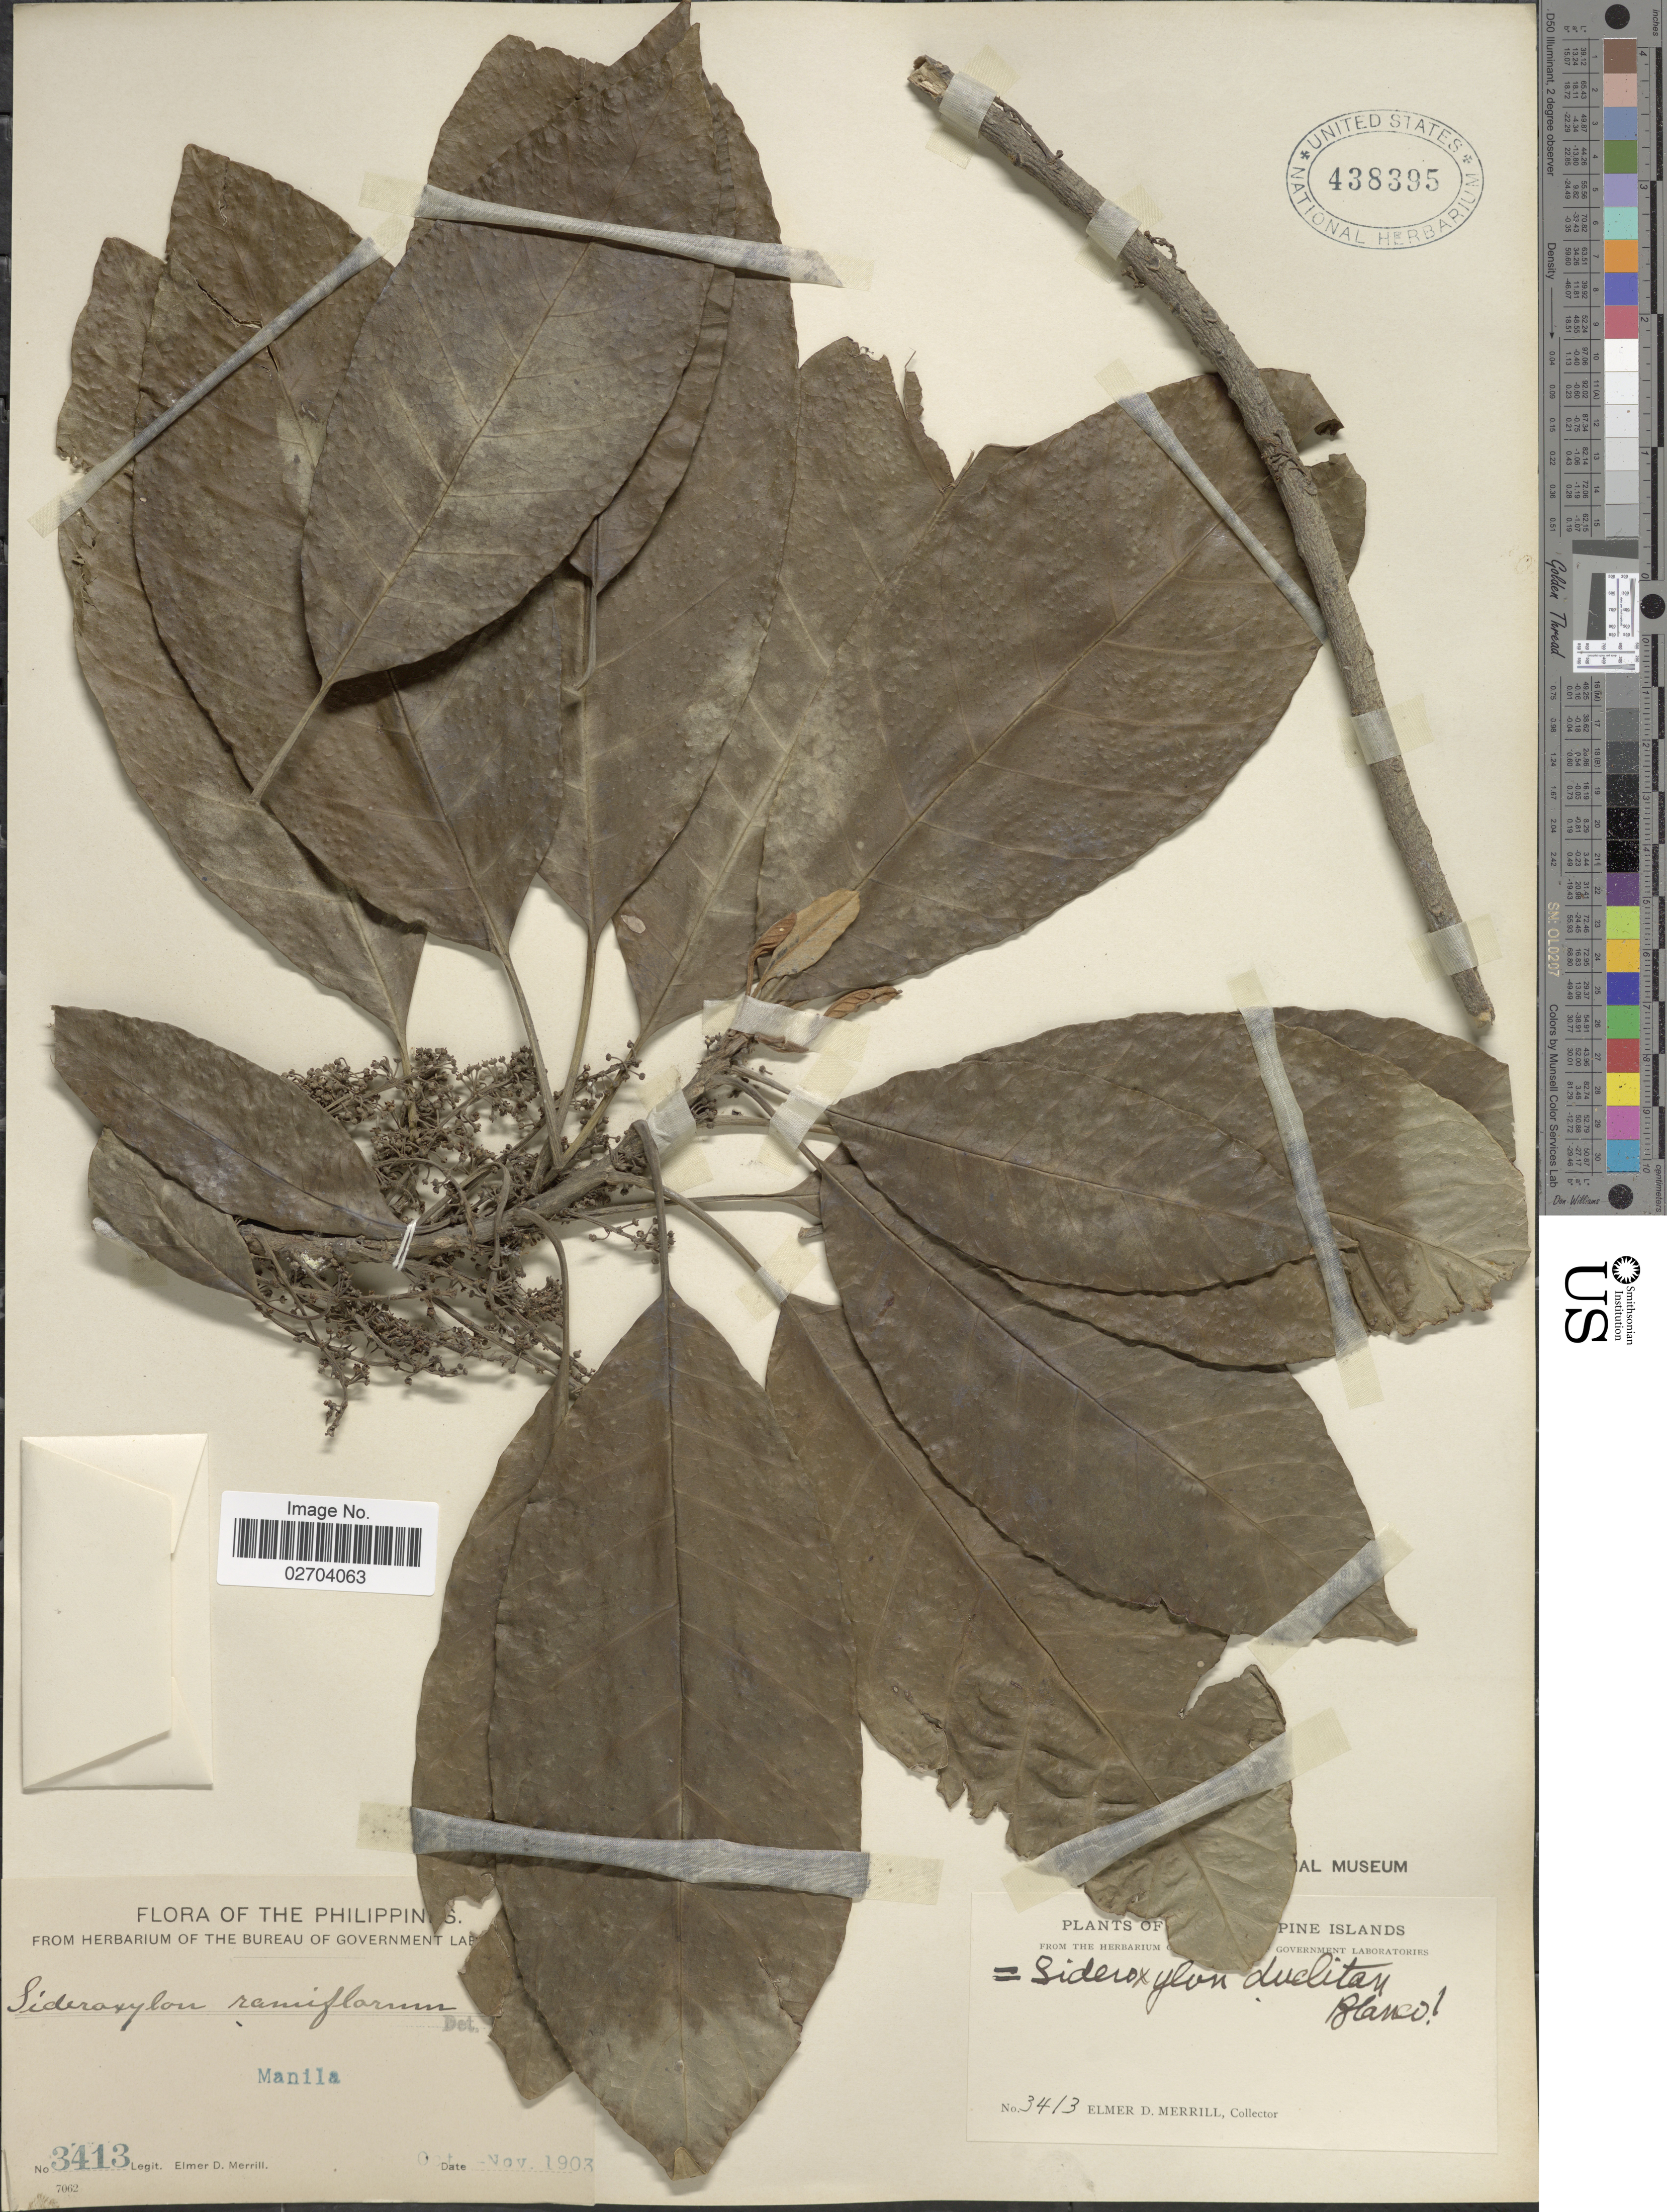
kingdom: Plantae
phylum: Tracheophyta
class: Magnoliopsida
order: Ericales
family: Sapotaceae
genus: Sideroxylon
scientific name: Sideroxylon duclitan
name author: Blanco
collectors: E. D. Merrill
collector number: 3413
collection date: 1903-10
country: Philippines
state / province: National Capital Region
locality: Manila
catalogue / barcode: US 438395